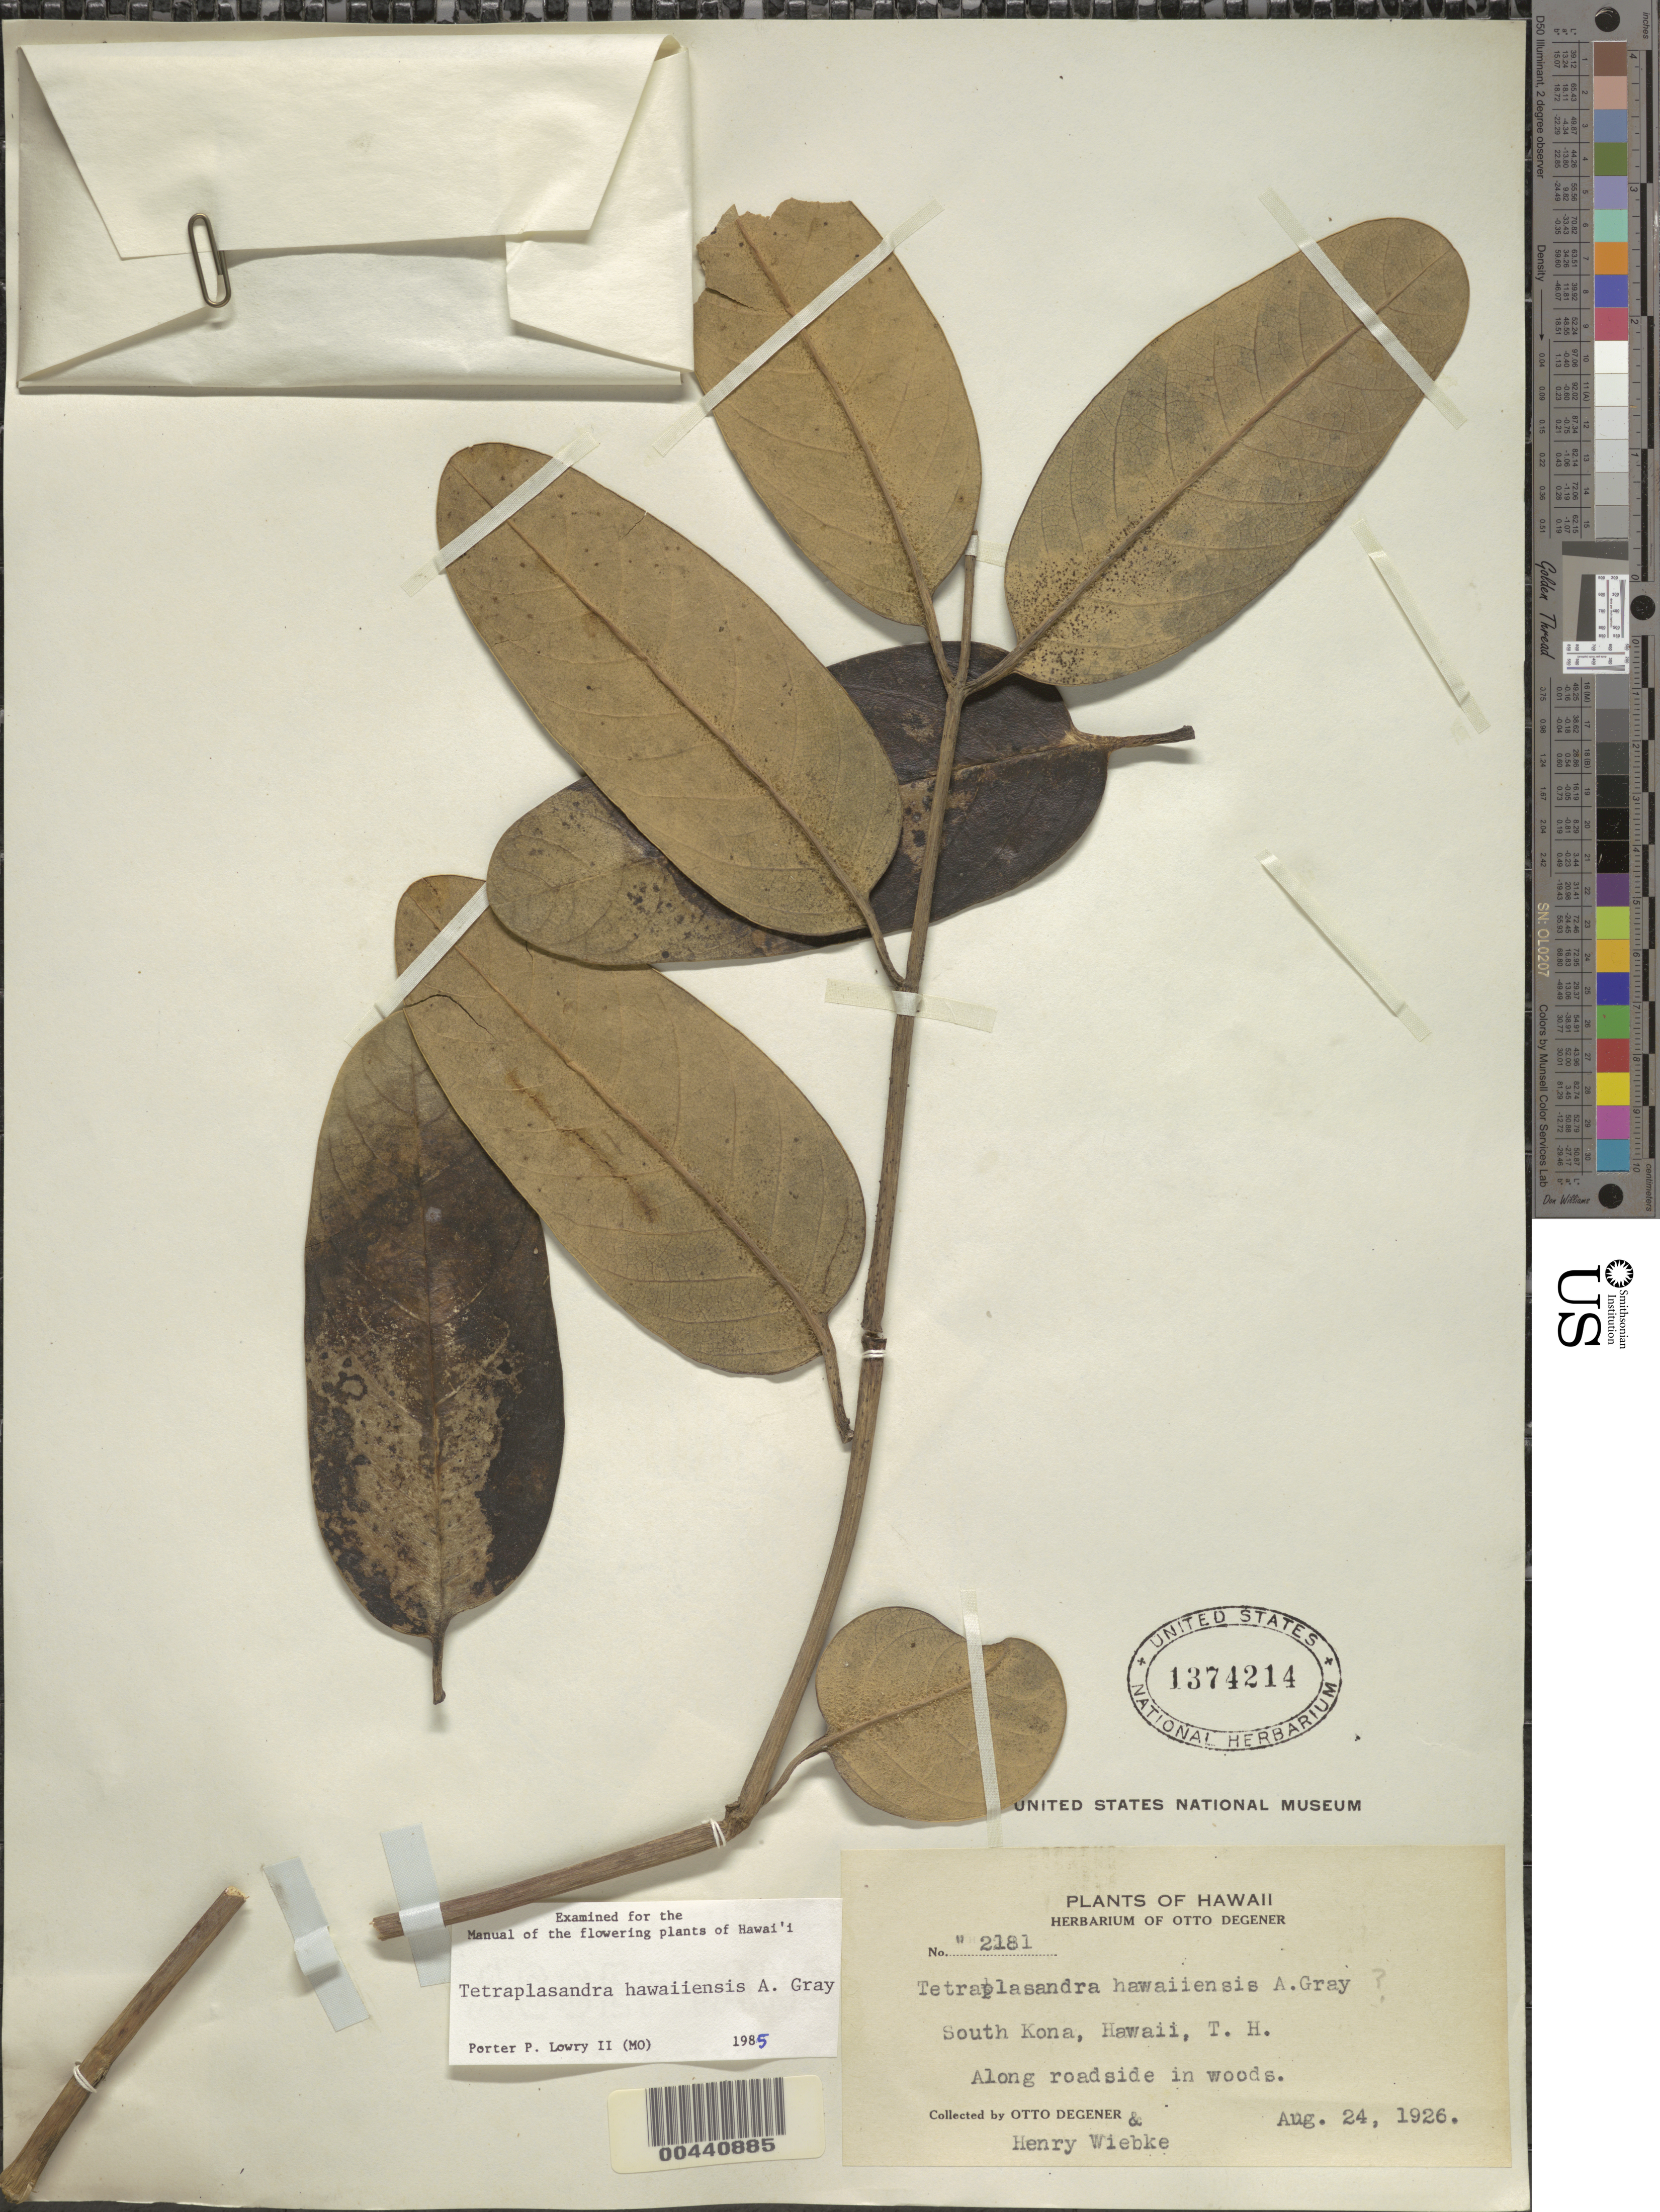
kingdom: Plantae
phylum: Tracheophyta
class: Magnoliopsida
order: Apiales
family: Araliaceae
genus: Polyscias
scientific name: Polyscias hawaiensis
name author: (A. Gray) Lowry & G. M. Plunkett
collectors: O. Degener & H. Wiebke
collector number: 2181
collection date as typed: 24 Aug 1926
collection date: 1926-08-24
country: United States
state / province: Hawaii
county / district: Hawaii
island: Hawaii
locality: South Kona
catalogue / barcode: US 1374214